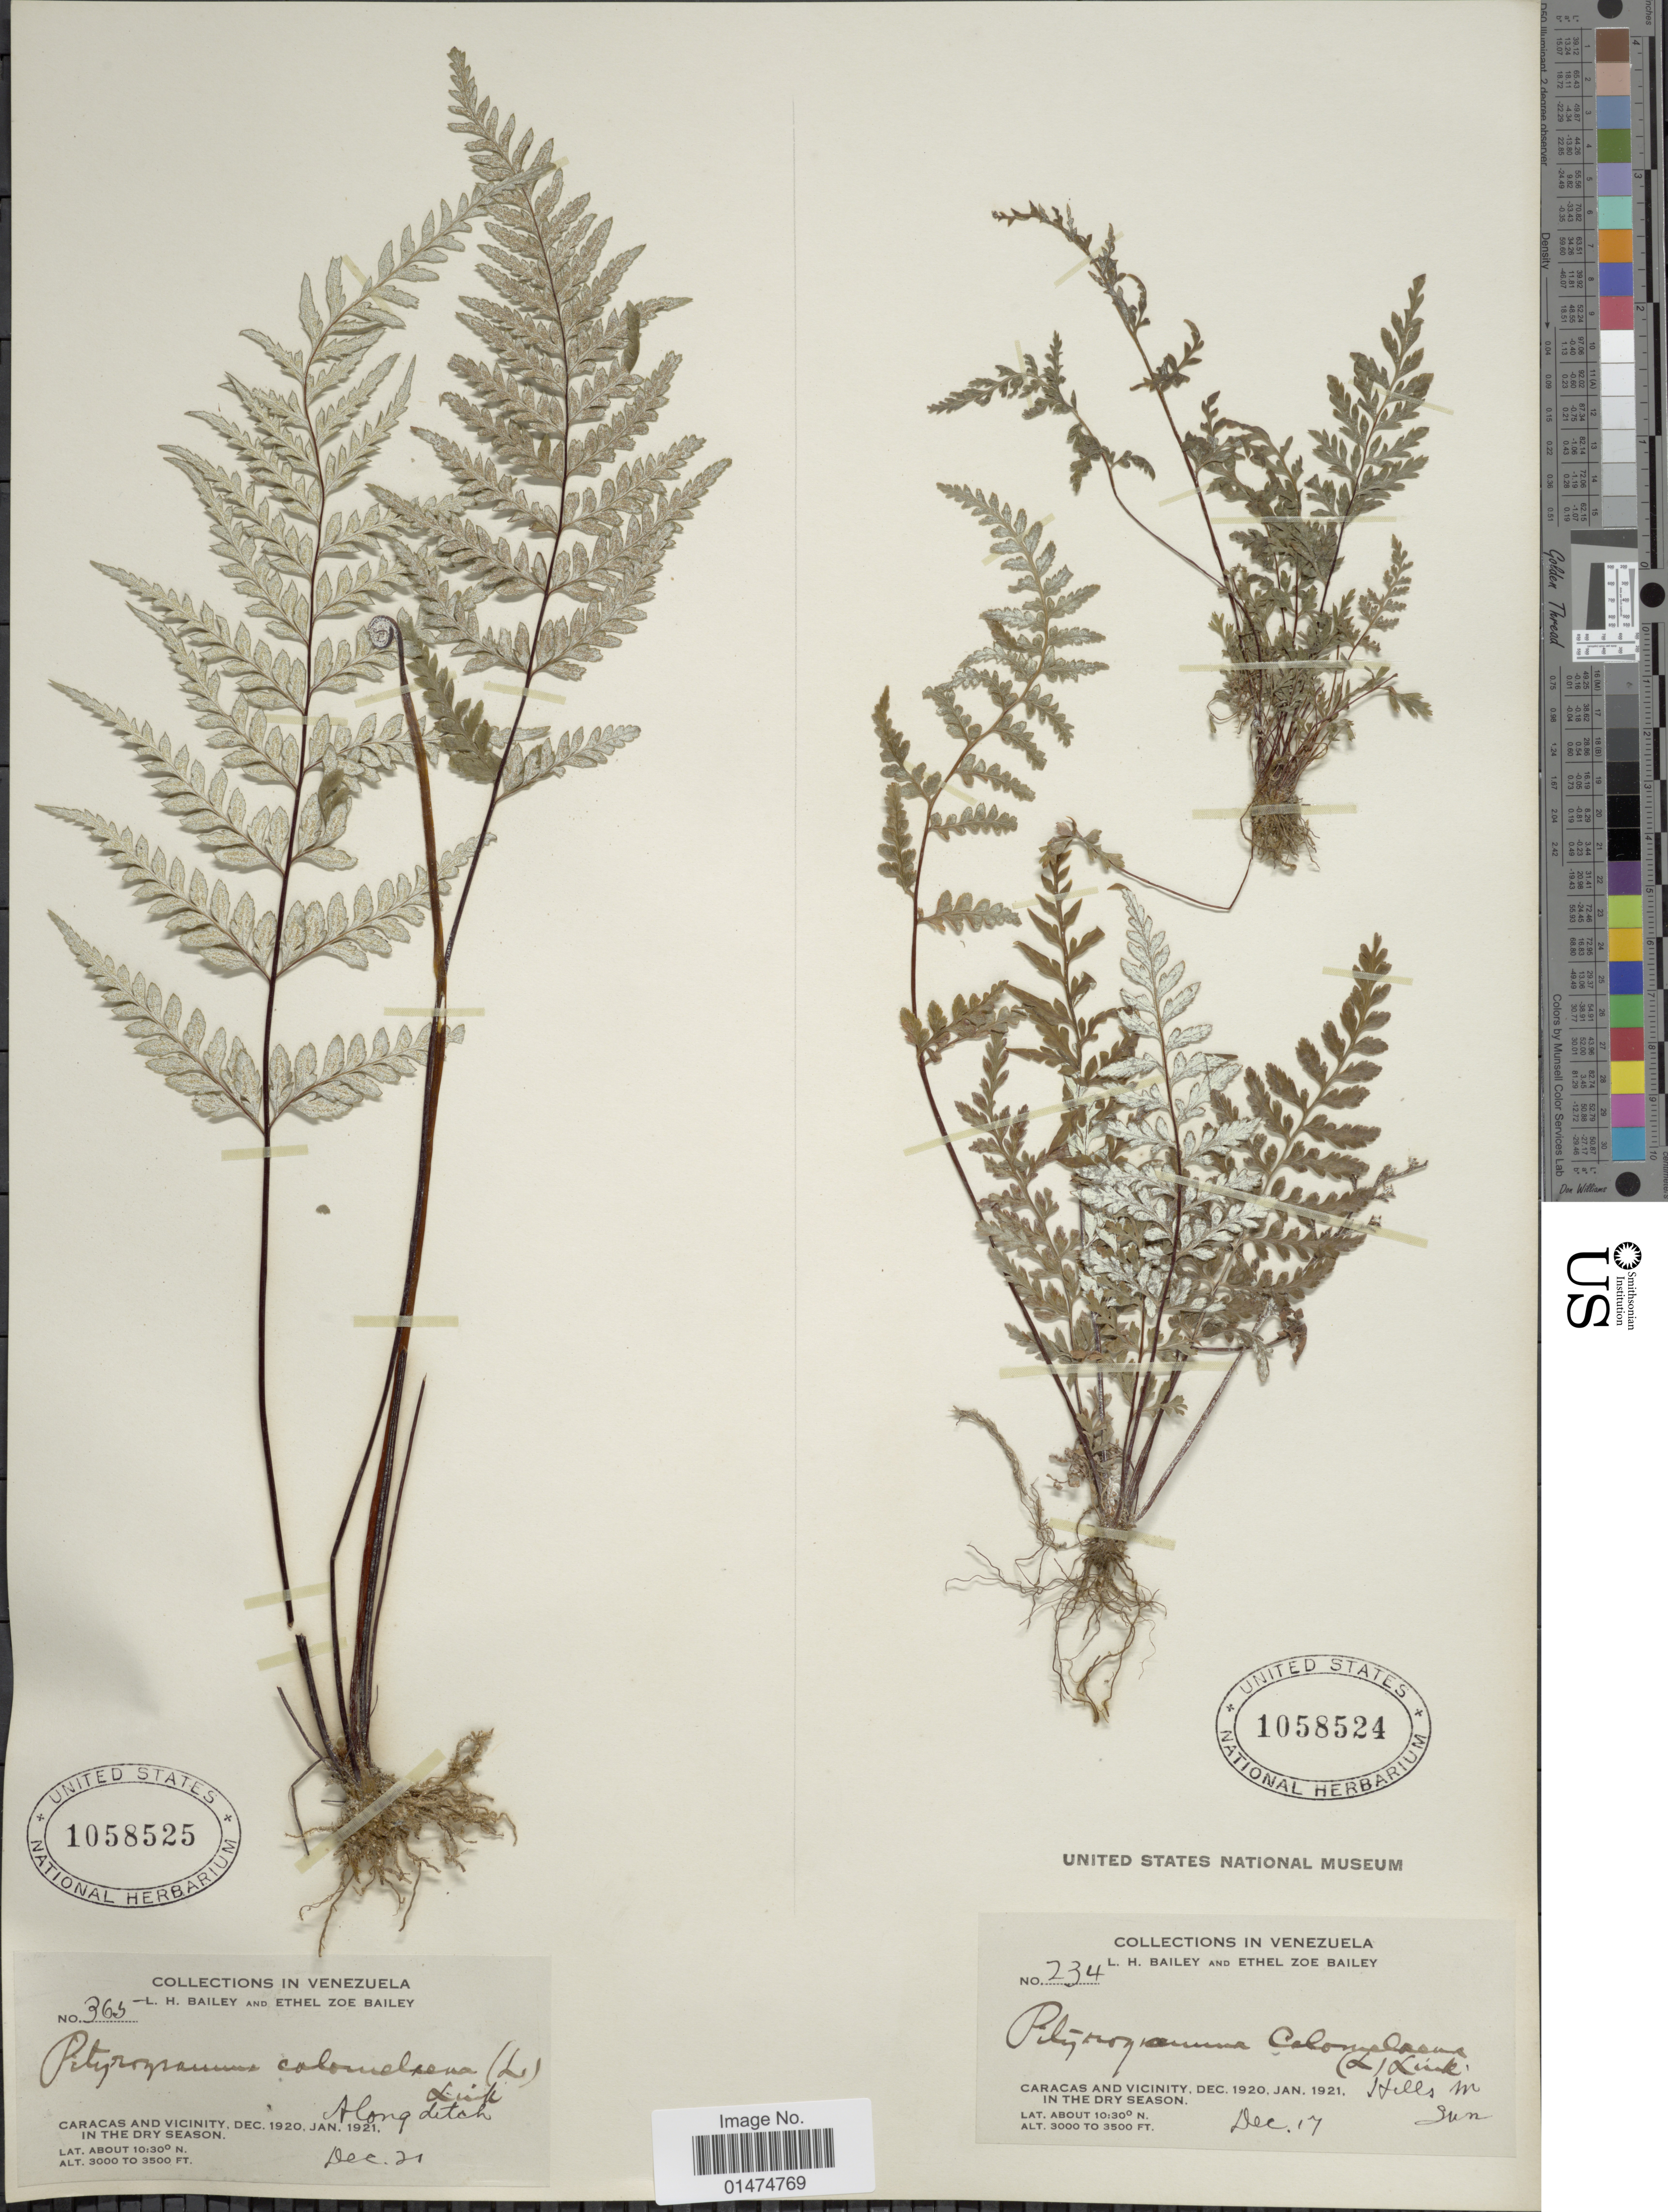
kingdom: Plantae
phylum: Tracheophyta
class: Polypodiopsida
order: Polypodiales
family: Pteridaceae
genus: Pityrogramma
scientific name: Pityrogramma calomelanos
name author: (L.) Link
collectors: L. H. Bailey & E. Z. Bailey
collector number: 234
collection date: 1920-12-17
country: Venezuela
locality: Caracas and vicinity.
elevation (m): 914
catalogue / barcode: US 1058524